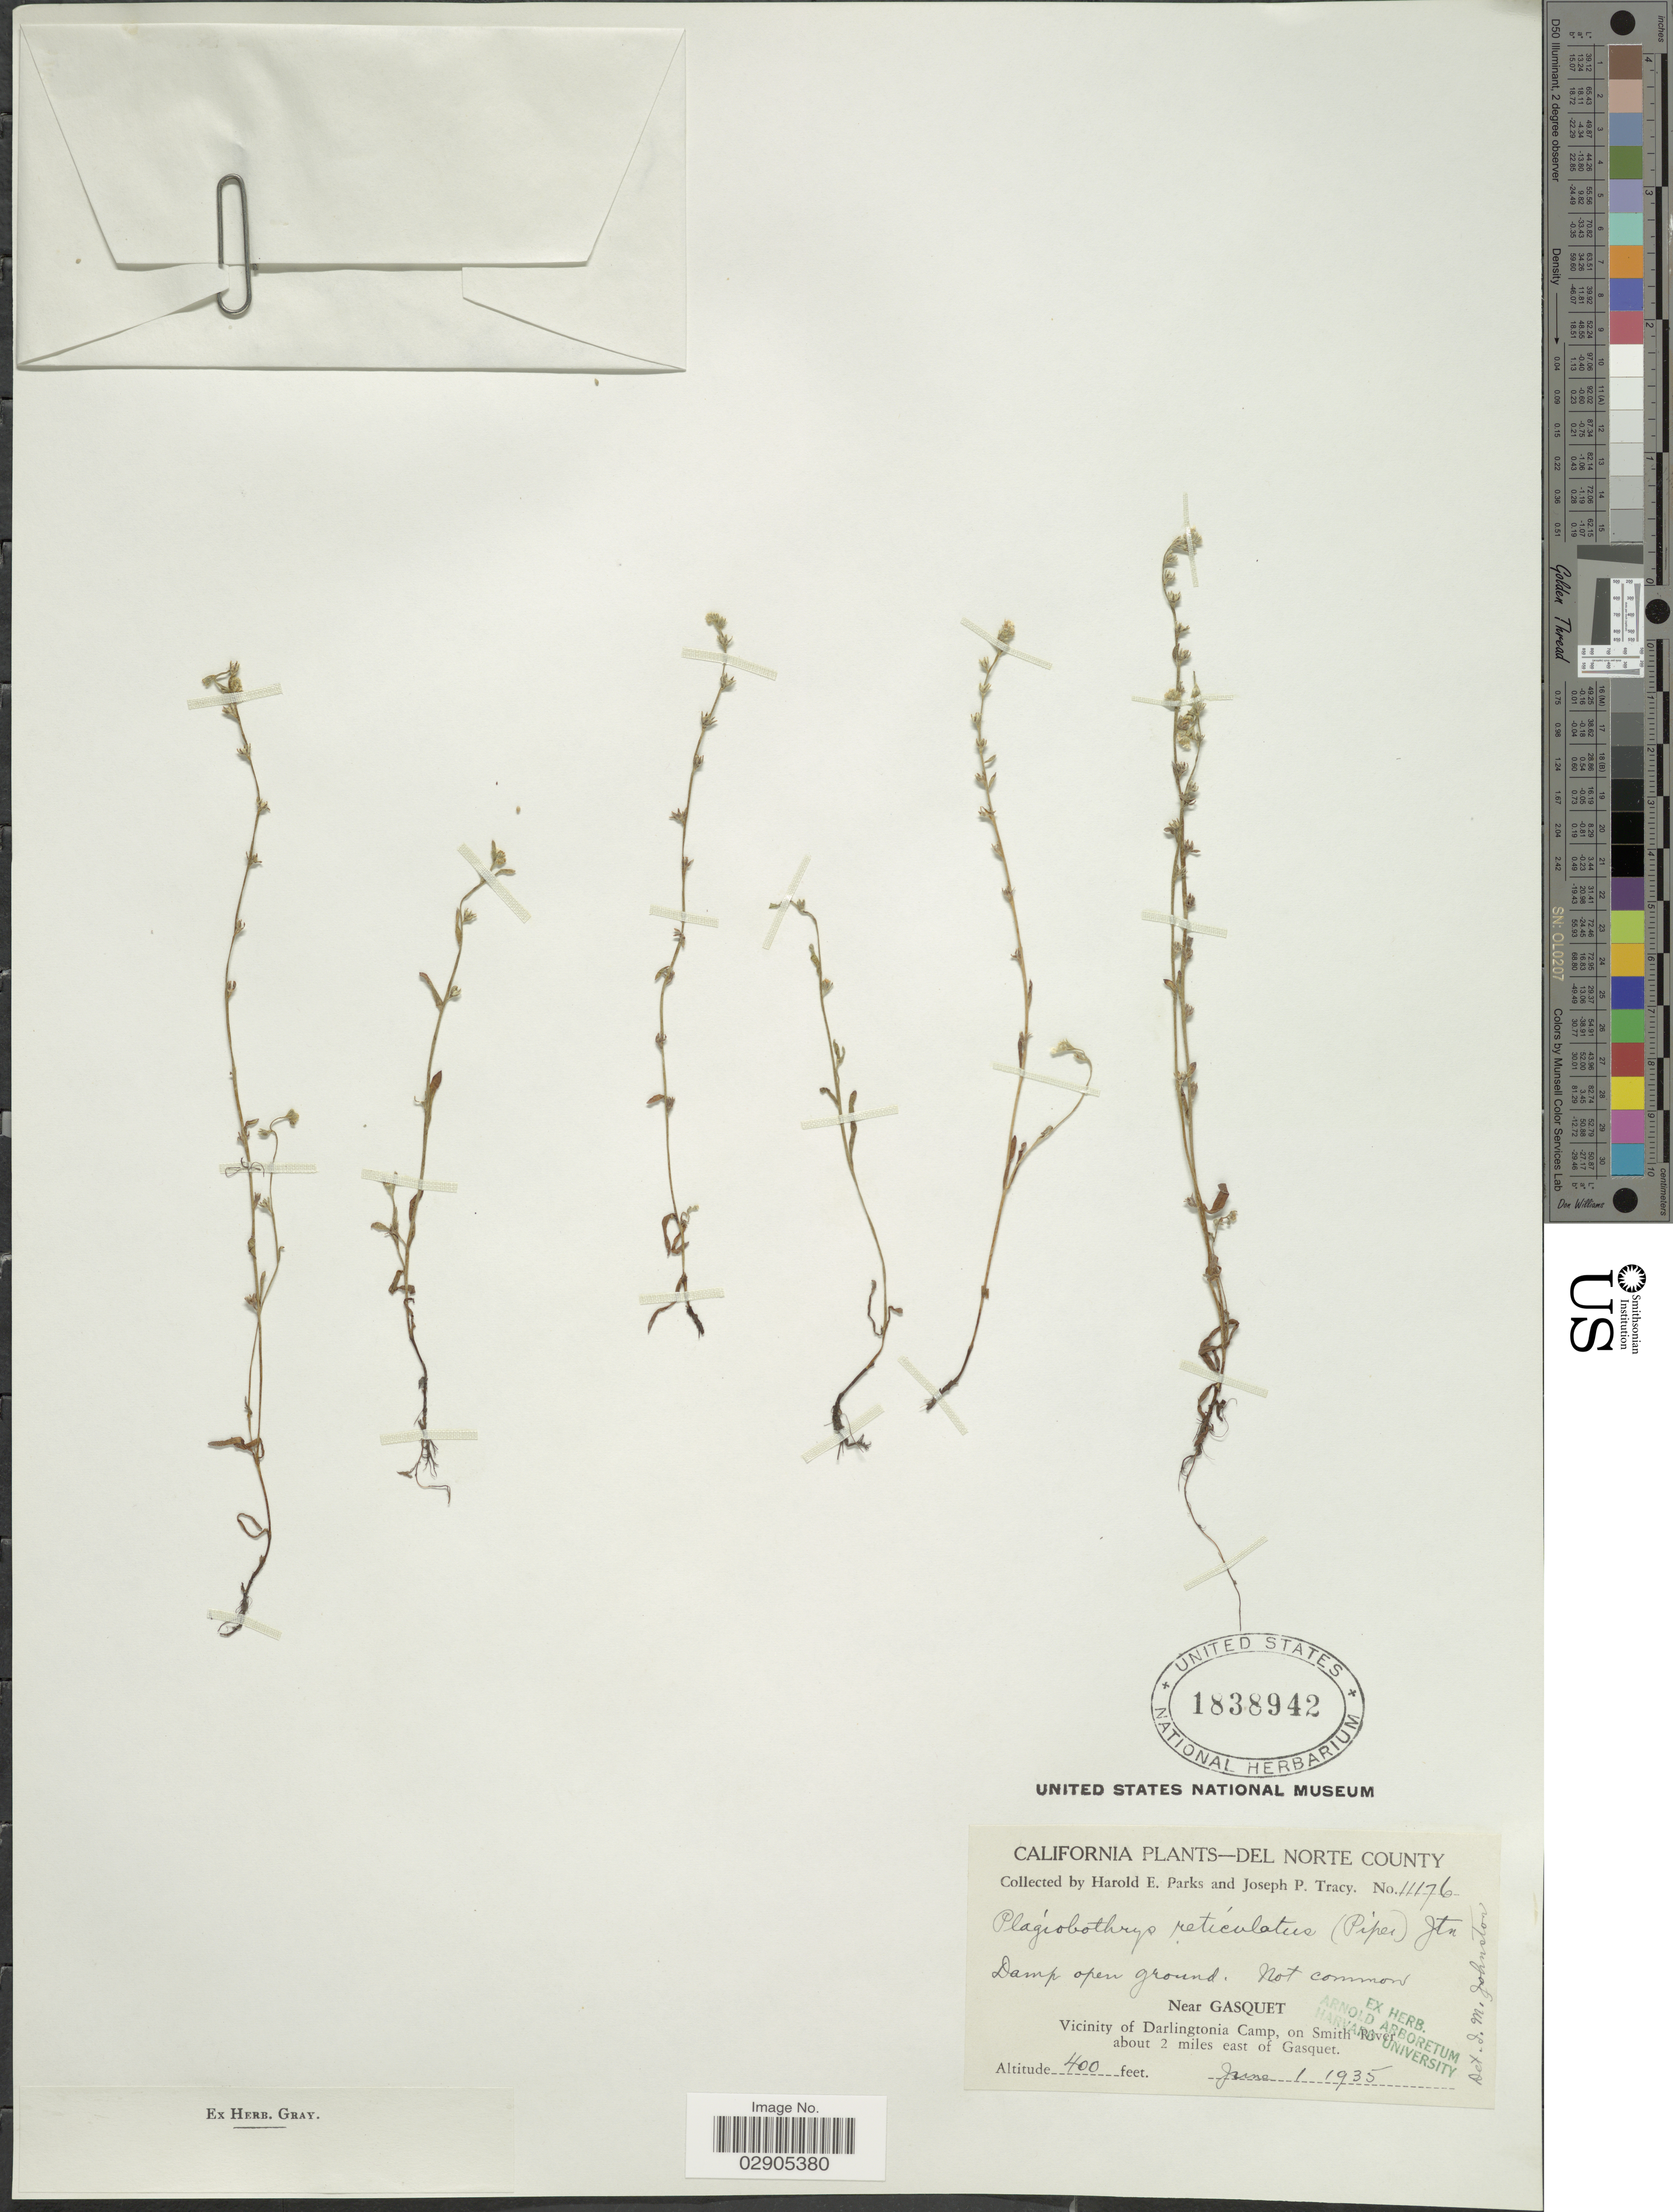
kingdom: Plantae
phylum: Tracheophyta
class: Magnoliopsida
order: Boraginales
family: Boraginaceae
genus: Allocarya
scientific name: Allocarya reticulata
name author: Piper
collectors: H. E. Parks & J. Tracy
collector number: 11176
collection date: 1935-06-01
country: United States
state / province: California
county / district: Del Norte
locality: Del Norte County. Damp open ground. Near Gasquet. Vicinity of Darlingtonia Camp, on Smith River about 2 miles east of Gasquet.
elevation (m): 122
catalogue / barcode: US 1838942